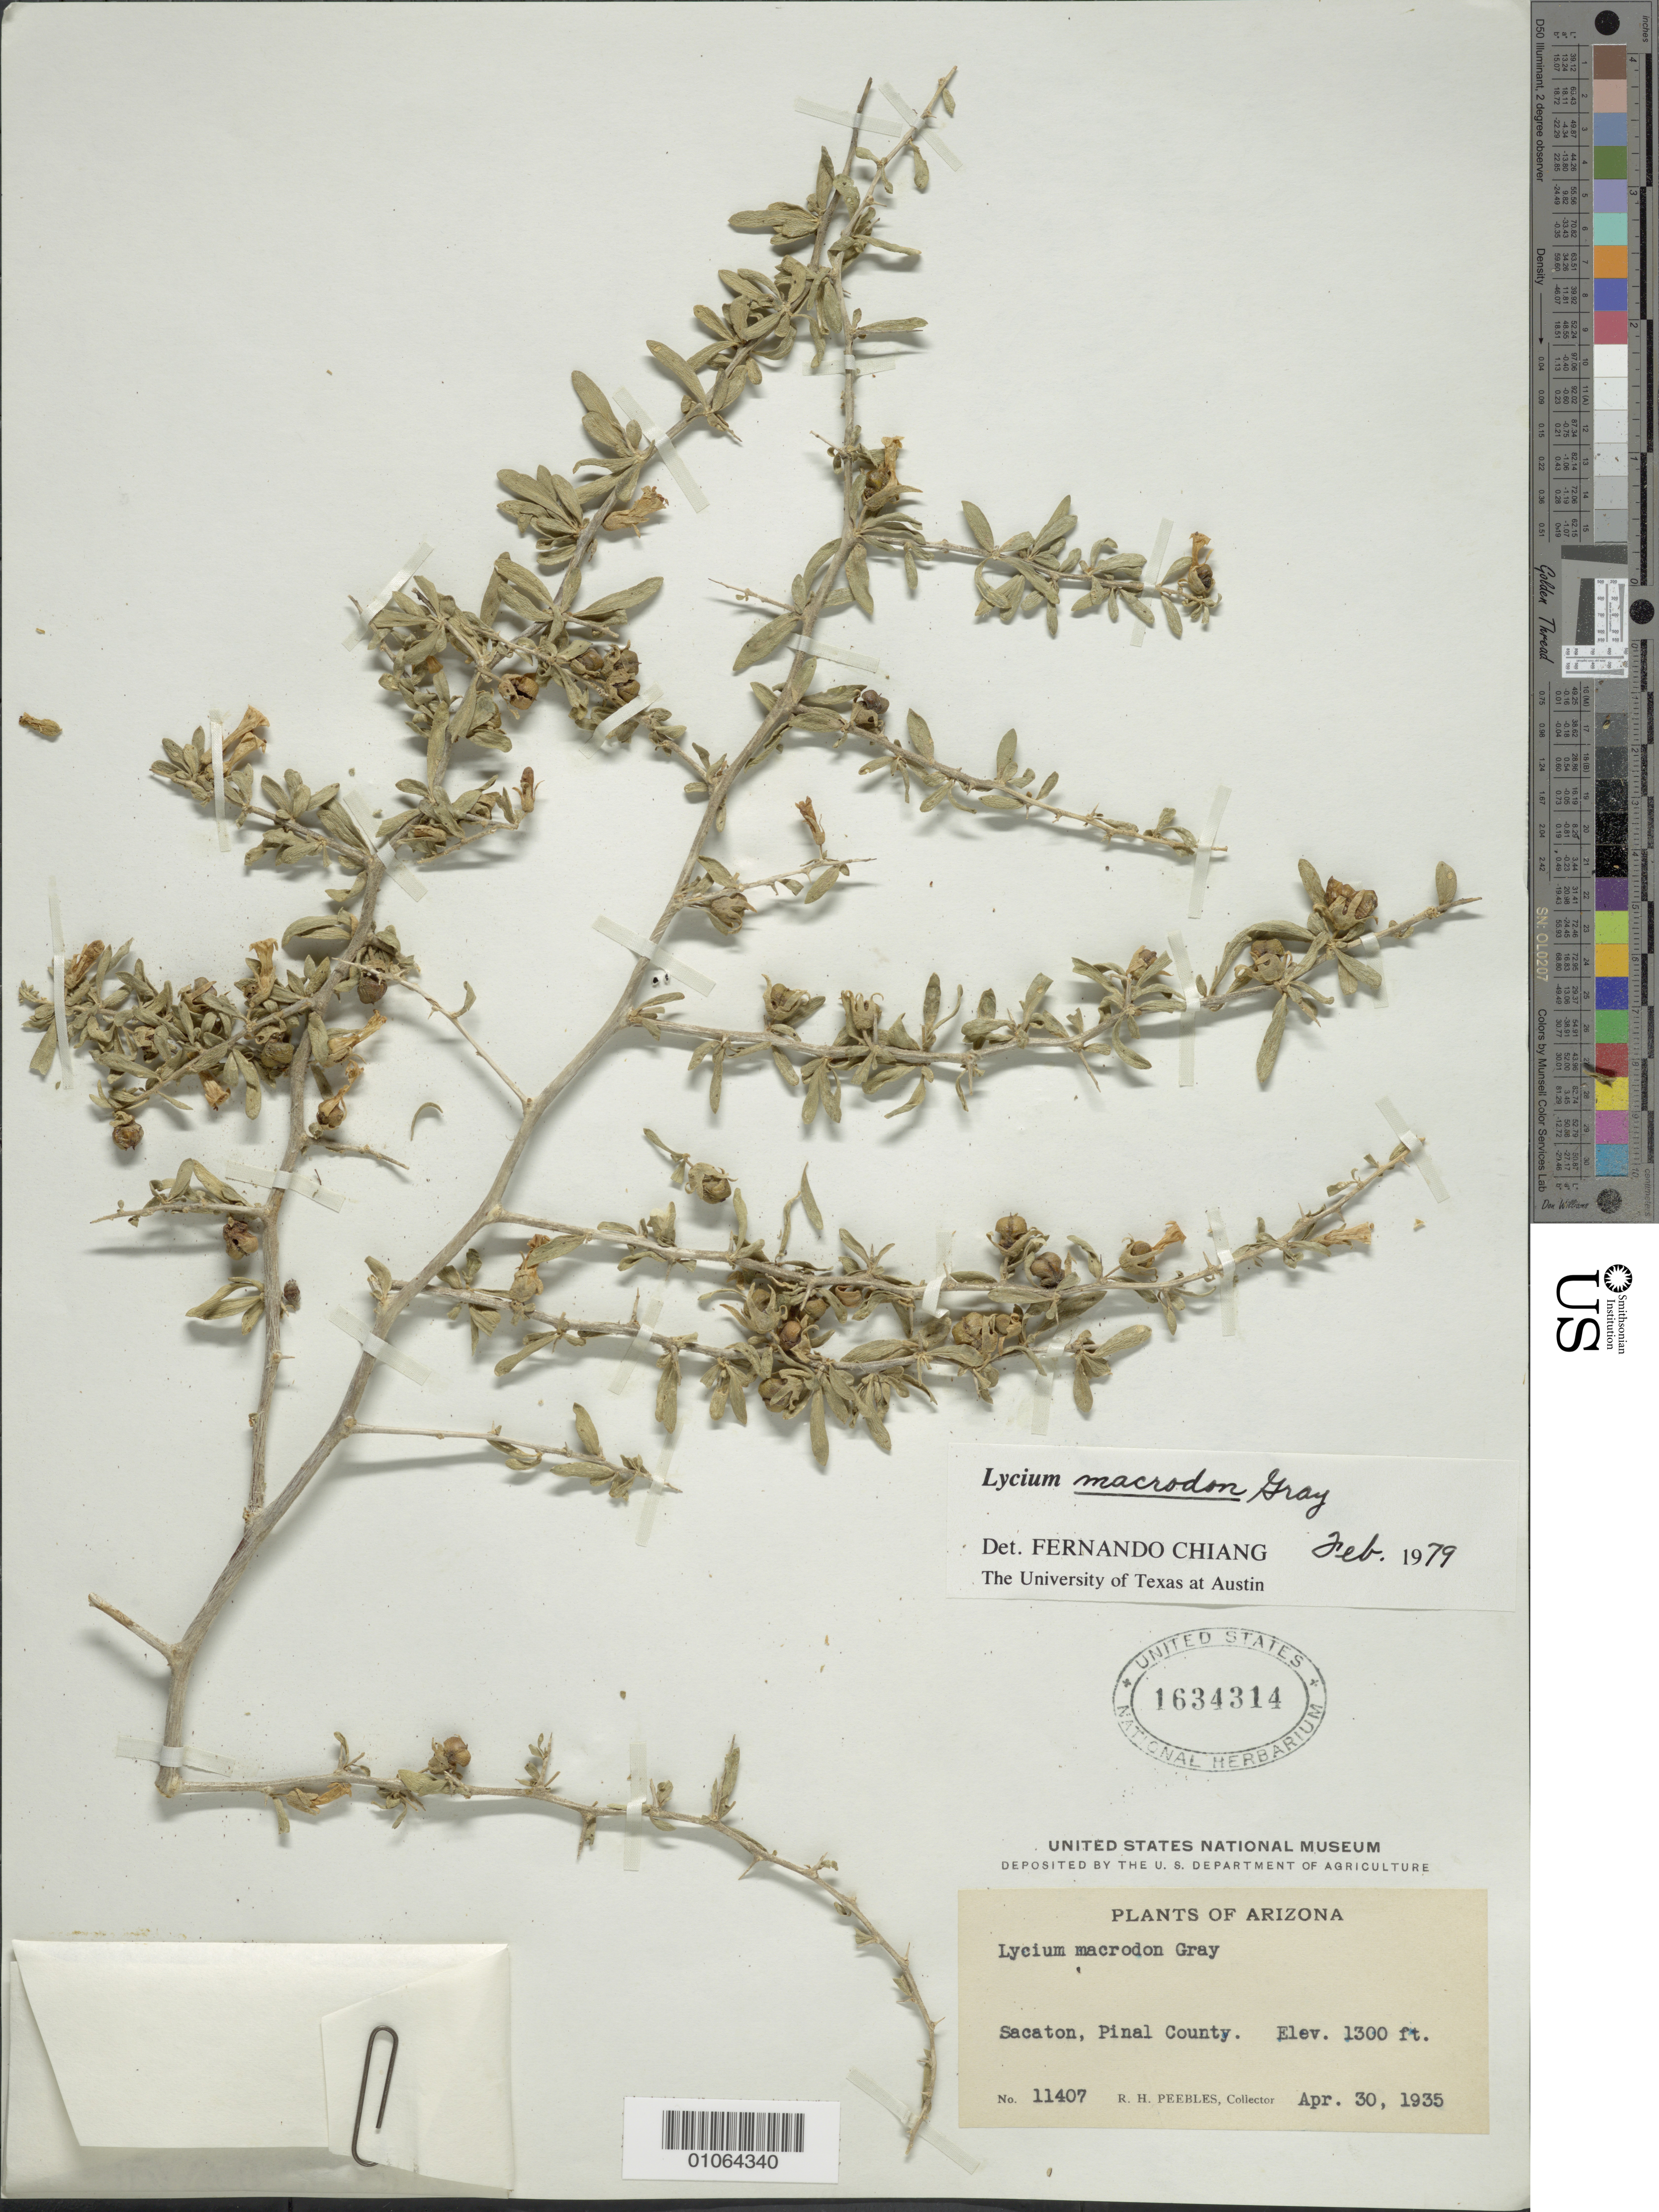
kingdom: Plantae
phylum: Tracheophyta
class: Magnoliopsida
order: Solanales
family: Solanaceae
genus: Lycium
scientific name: Lycium macrodon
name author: A. Gray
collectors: R. H. Peebles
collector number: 11407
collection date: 1935-04-30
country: United States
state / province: Arizona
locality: Sacaton, Pinal County.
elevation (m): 396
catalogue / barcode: US 1634314